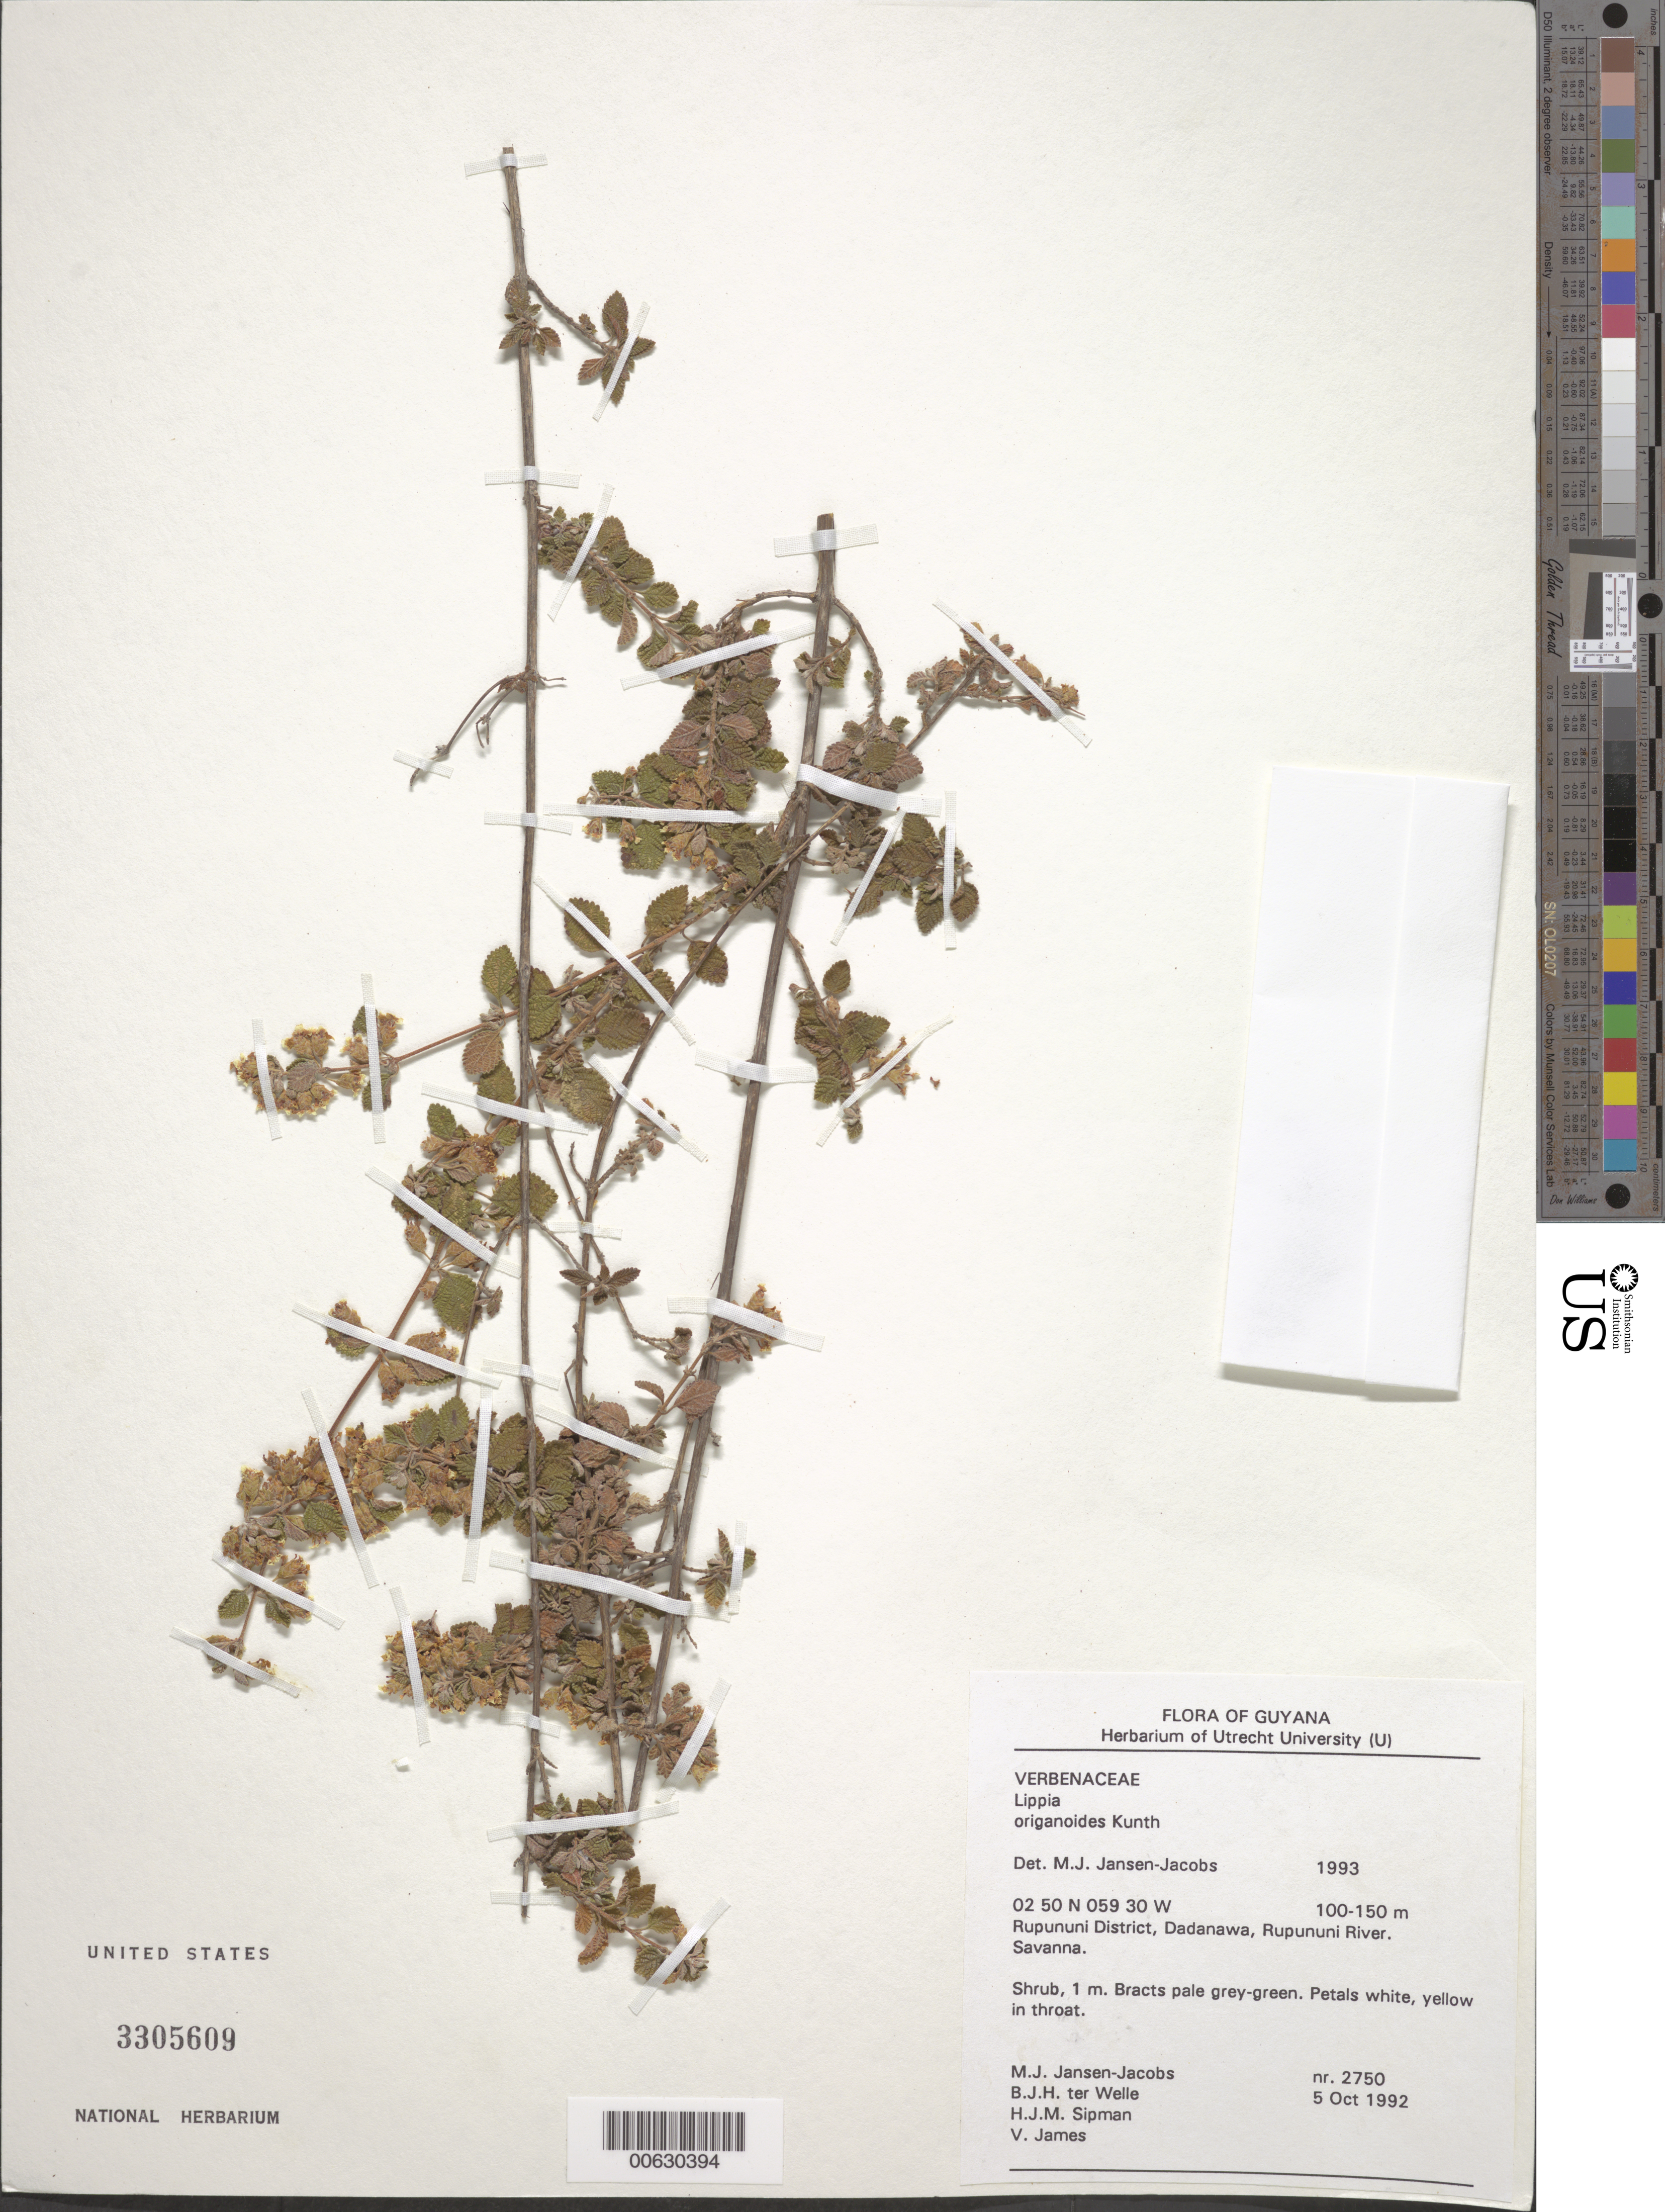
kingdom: Plantae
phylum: Tracheophyta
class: Magnoliopsida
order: Lamiales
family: Verbenaceae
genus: Lippia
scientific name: Lippia origanoides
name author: Kunth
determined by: Jansen-Jacobs, M. J., (U), Nationaal Herbarium Nederland, Utrecht University branch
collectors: M. J. Jansen-Jacobs, B. Welle, H. J. M. Sipman & V. James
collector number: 2750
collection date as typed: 5-Oct-92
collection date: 1992-10-05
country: Guyana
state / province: U. Takutu-U. Essequibo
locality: Rupununi District, Dadanawa, Rupununi River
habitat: Savanna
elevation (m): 100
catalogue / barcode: US 3305609